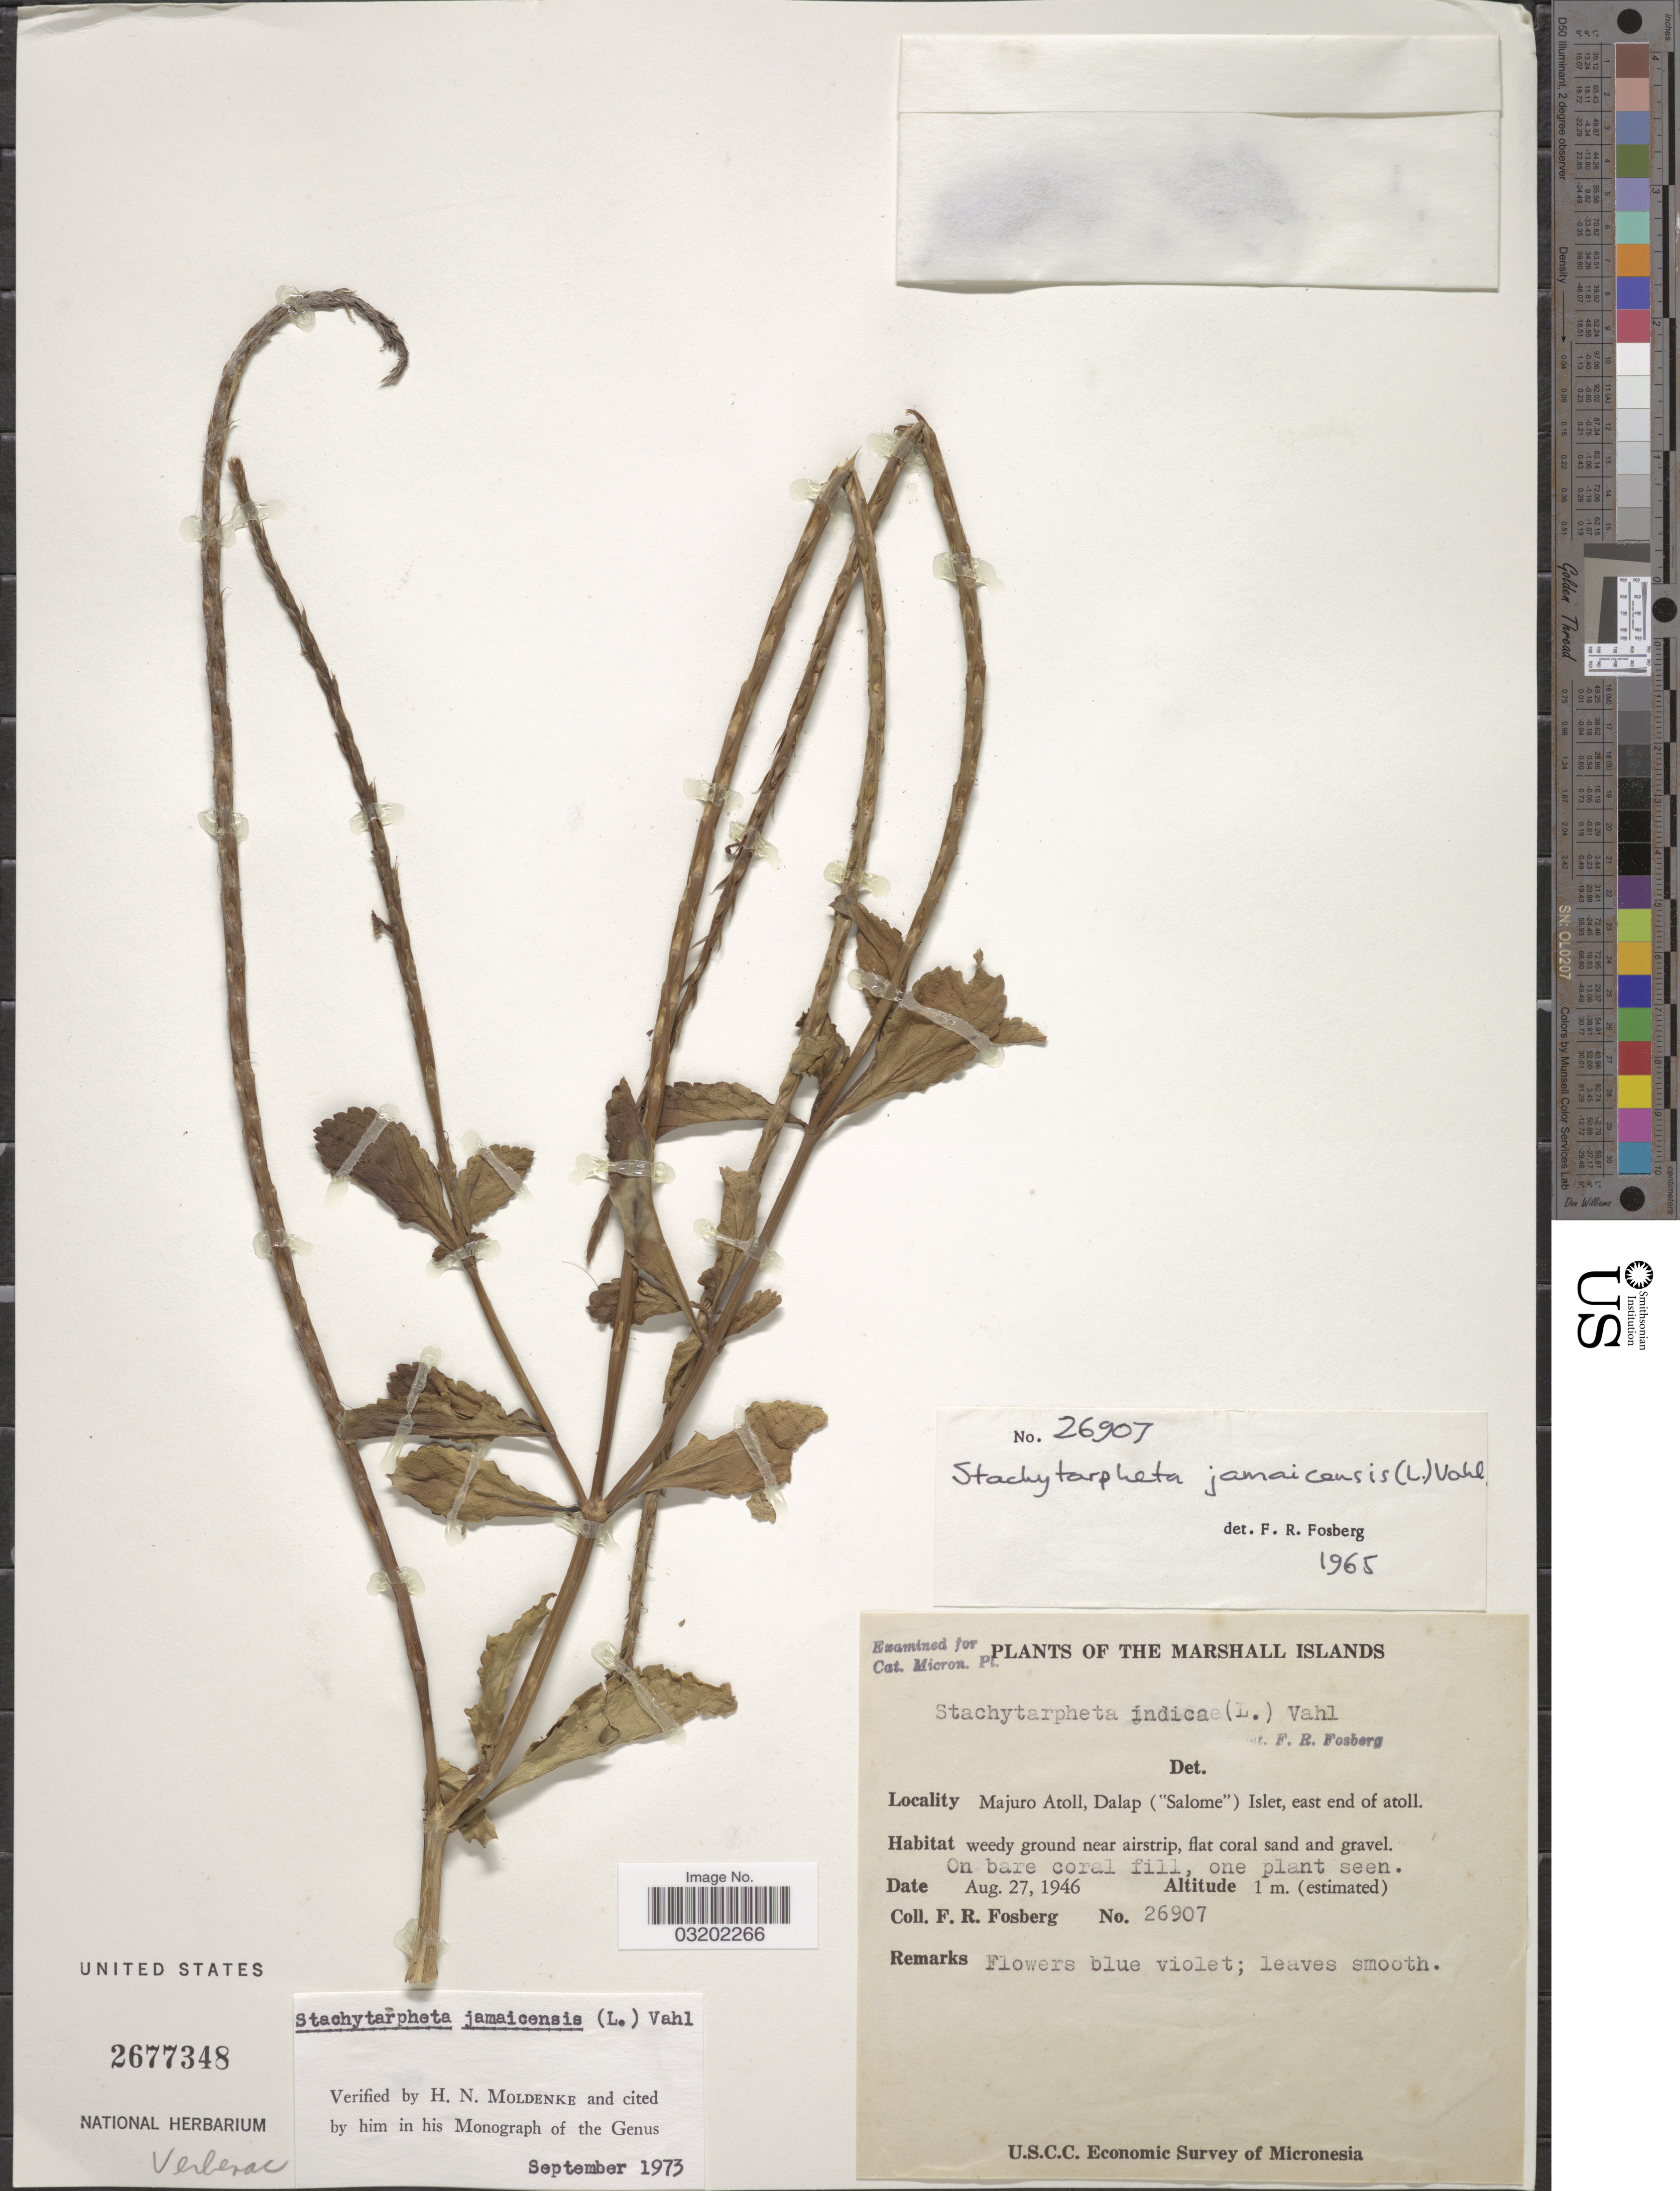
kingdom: Plantae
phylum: Tracheophyta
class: Magnoliopsida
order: Lamiales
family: Verbenaceae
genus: Stachytarpheta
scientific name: Stachytarpheta jamaicensis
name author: (L.) Vahl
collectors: F. R. Fosberg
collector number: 26907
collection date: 1946-08-27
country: Marshall Islands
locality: Majuro Atoll, Dalap ("Salome") Islet, east end of atoll.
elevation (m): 1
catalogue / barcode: US 2677348